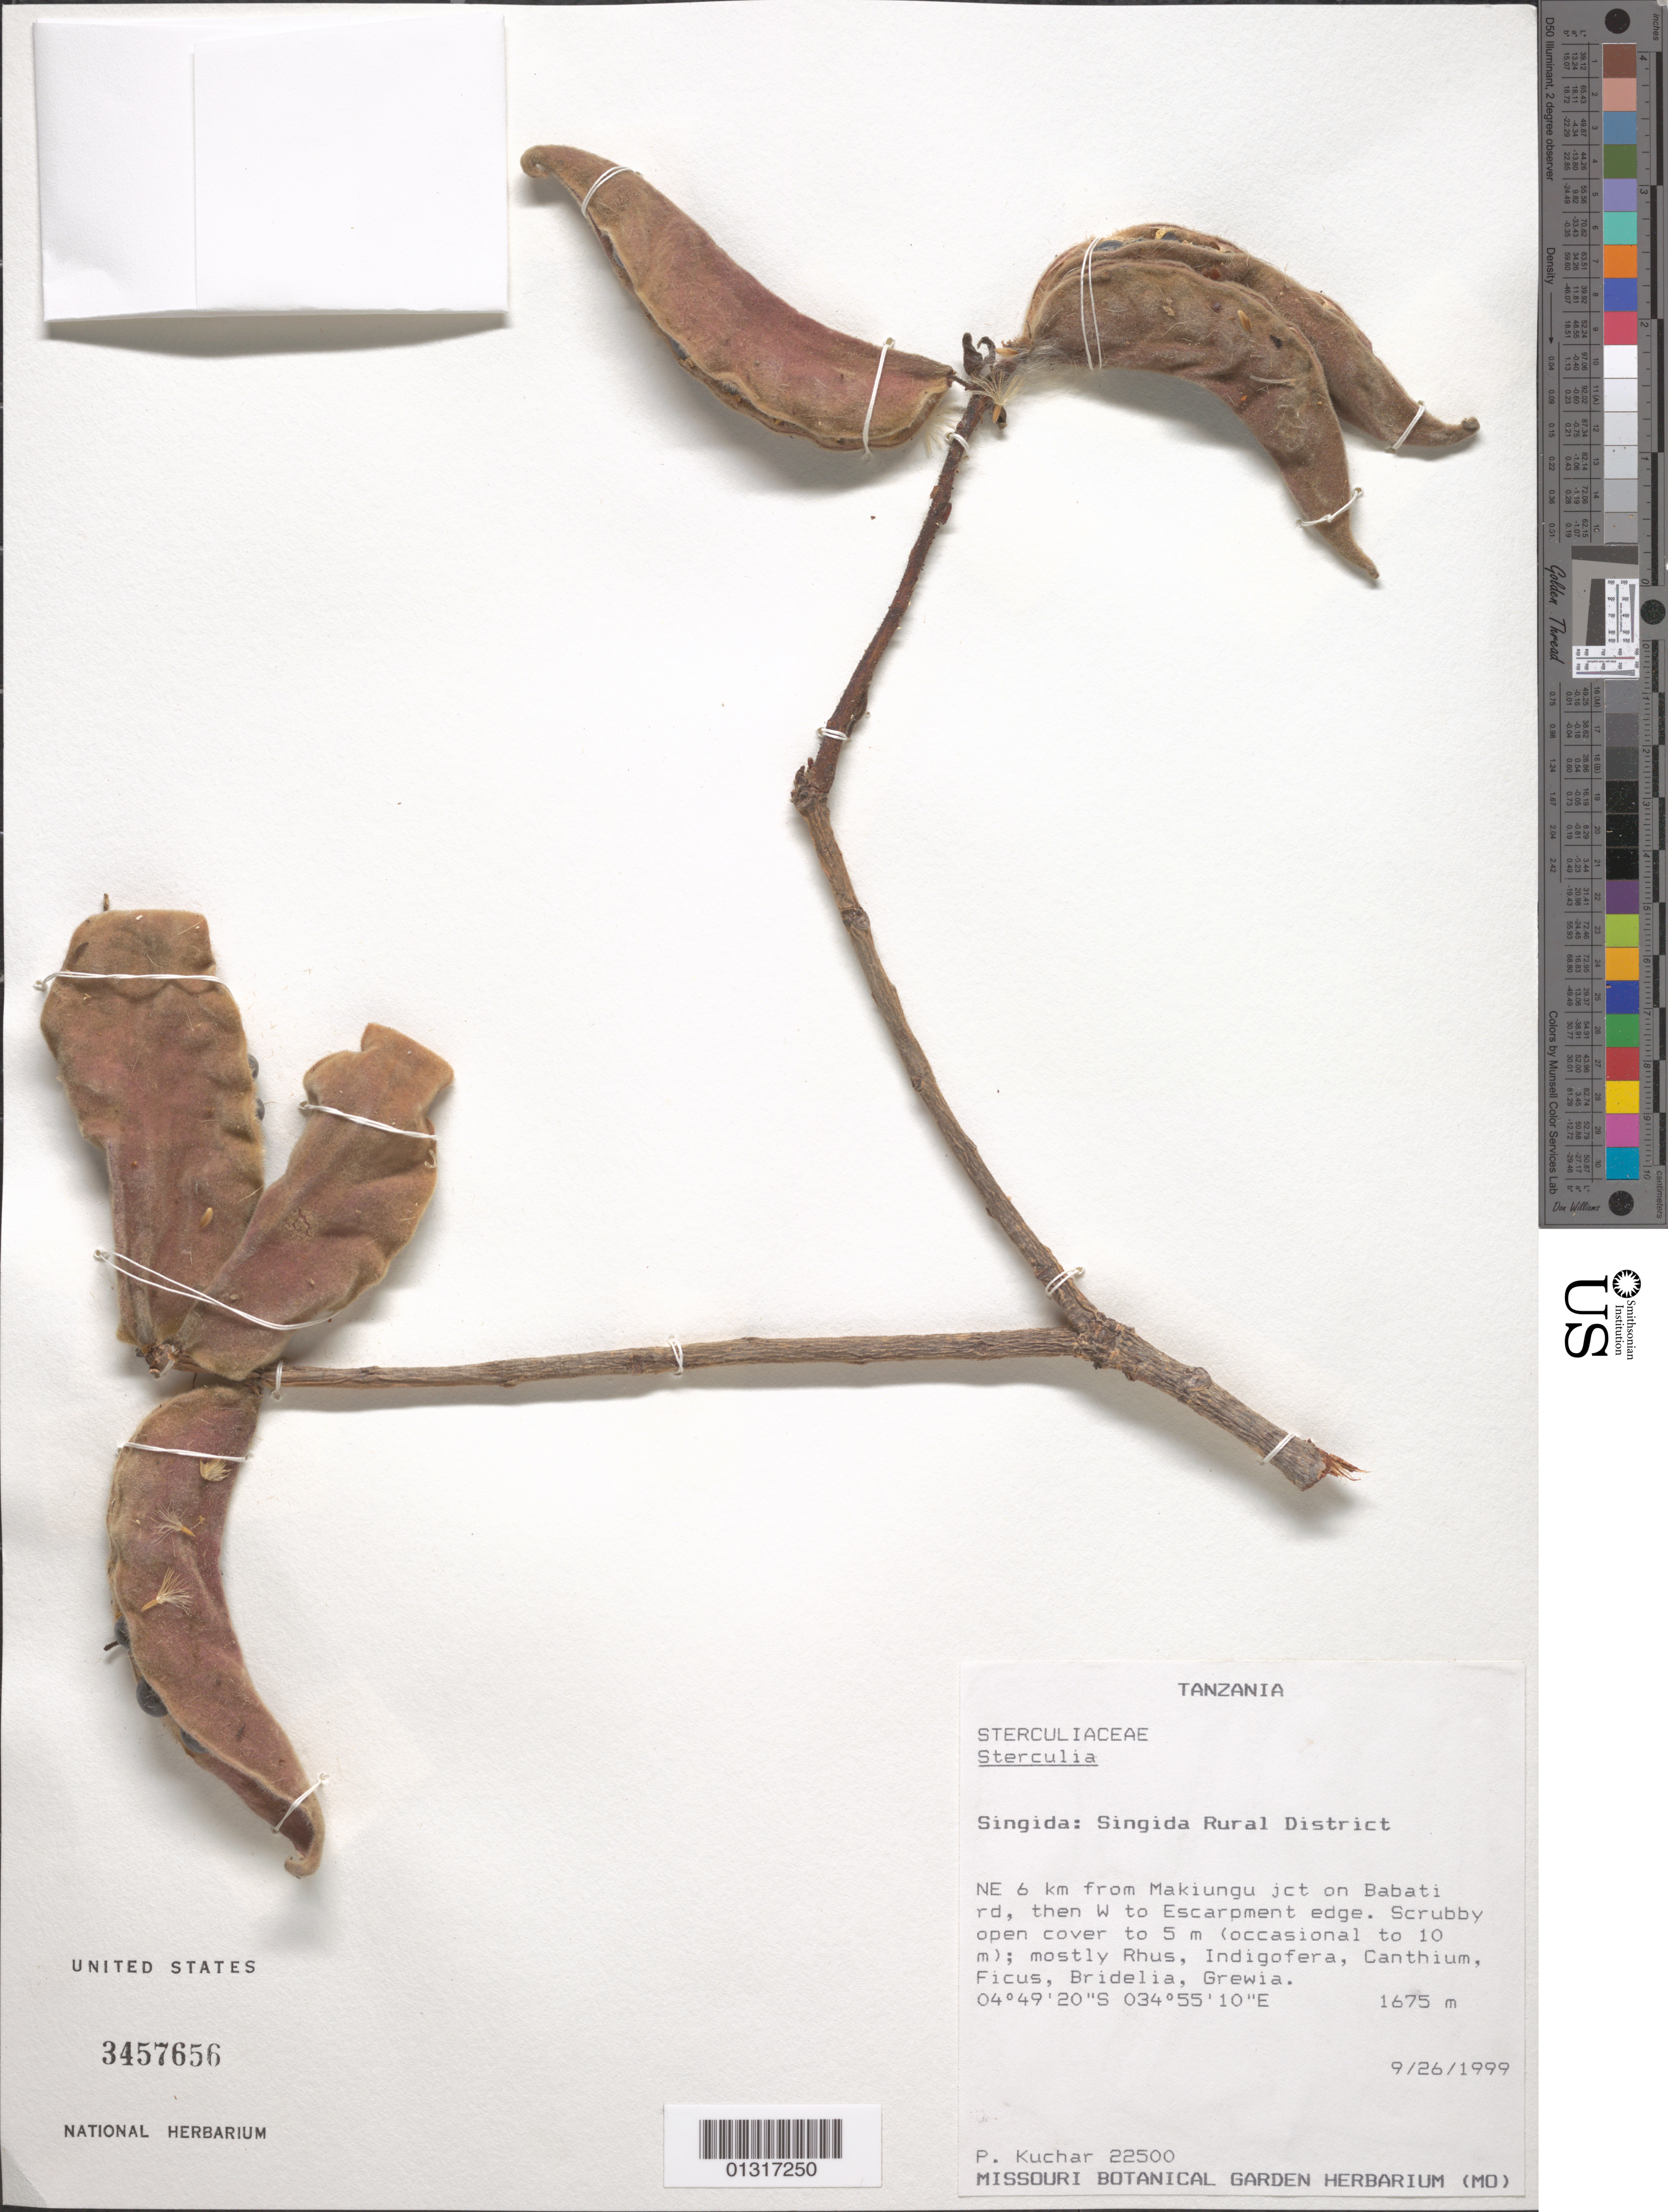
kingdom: Plantae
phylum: Tracheophyta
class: Magnoliopsida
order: Malvales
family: Malvaceae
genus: Sterculia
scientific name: Sterculia sp.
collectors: P. Kuchar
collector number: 22500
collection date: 1999-09-26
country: Tanzania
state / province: Singida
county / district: Singida Rural District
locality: NE 6 km from Makiungu jct on Babati Rd, then W to Escarpment edge.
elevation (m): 1675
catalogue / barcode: US 3457656